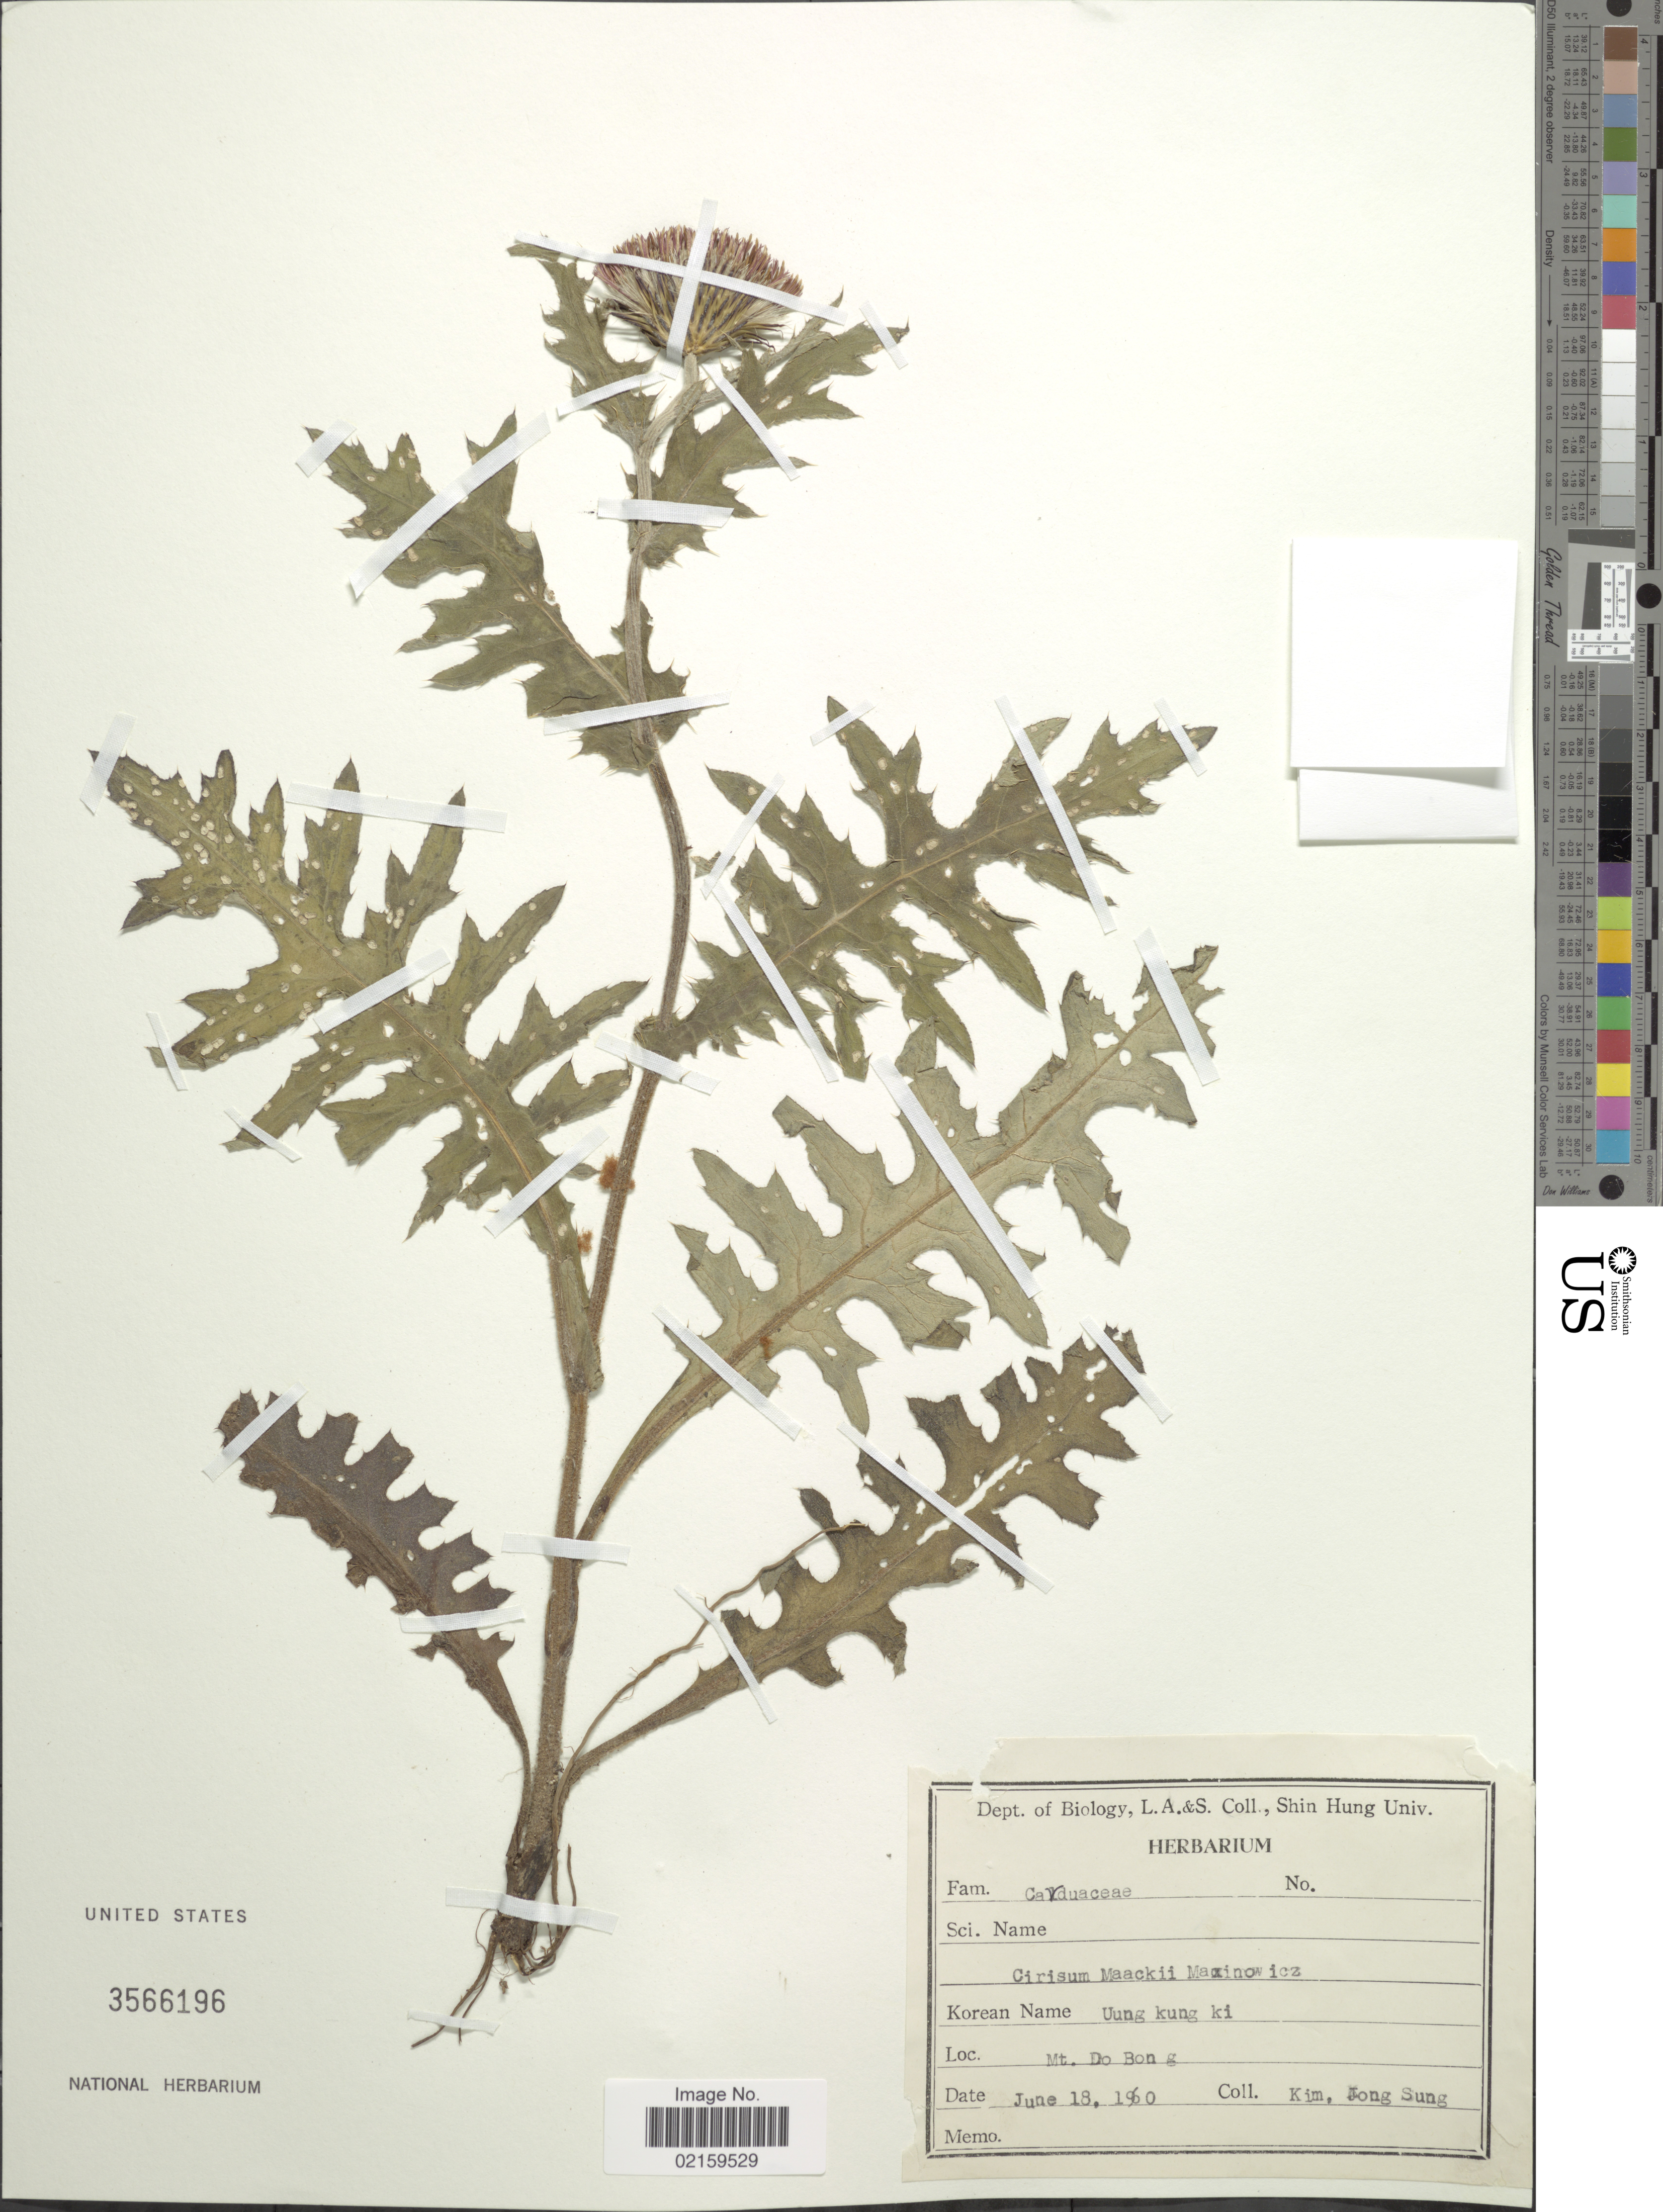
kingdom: Plantae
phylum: Tracheophyta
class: Magnoliopsida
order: Asterales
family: Asteraceae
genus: Cirsium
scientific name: Cirsium japonicum var. maackii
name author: (Maxim.) Matsum.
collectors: K. Jong Sung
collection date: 1960-06-18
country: South Korea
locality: Mt. Do Bong.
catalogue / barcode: US 3566196